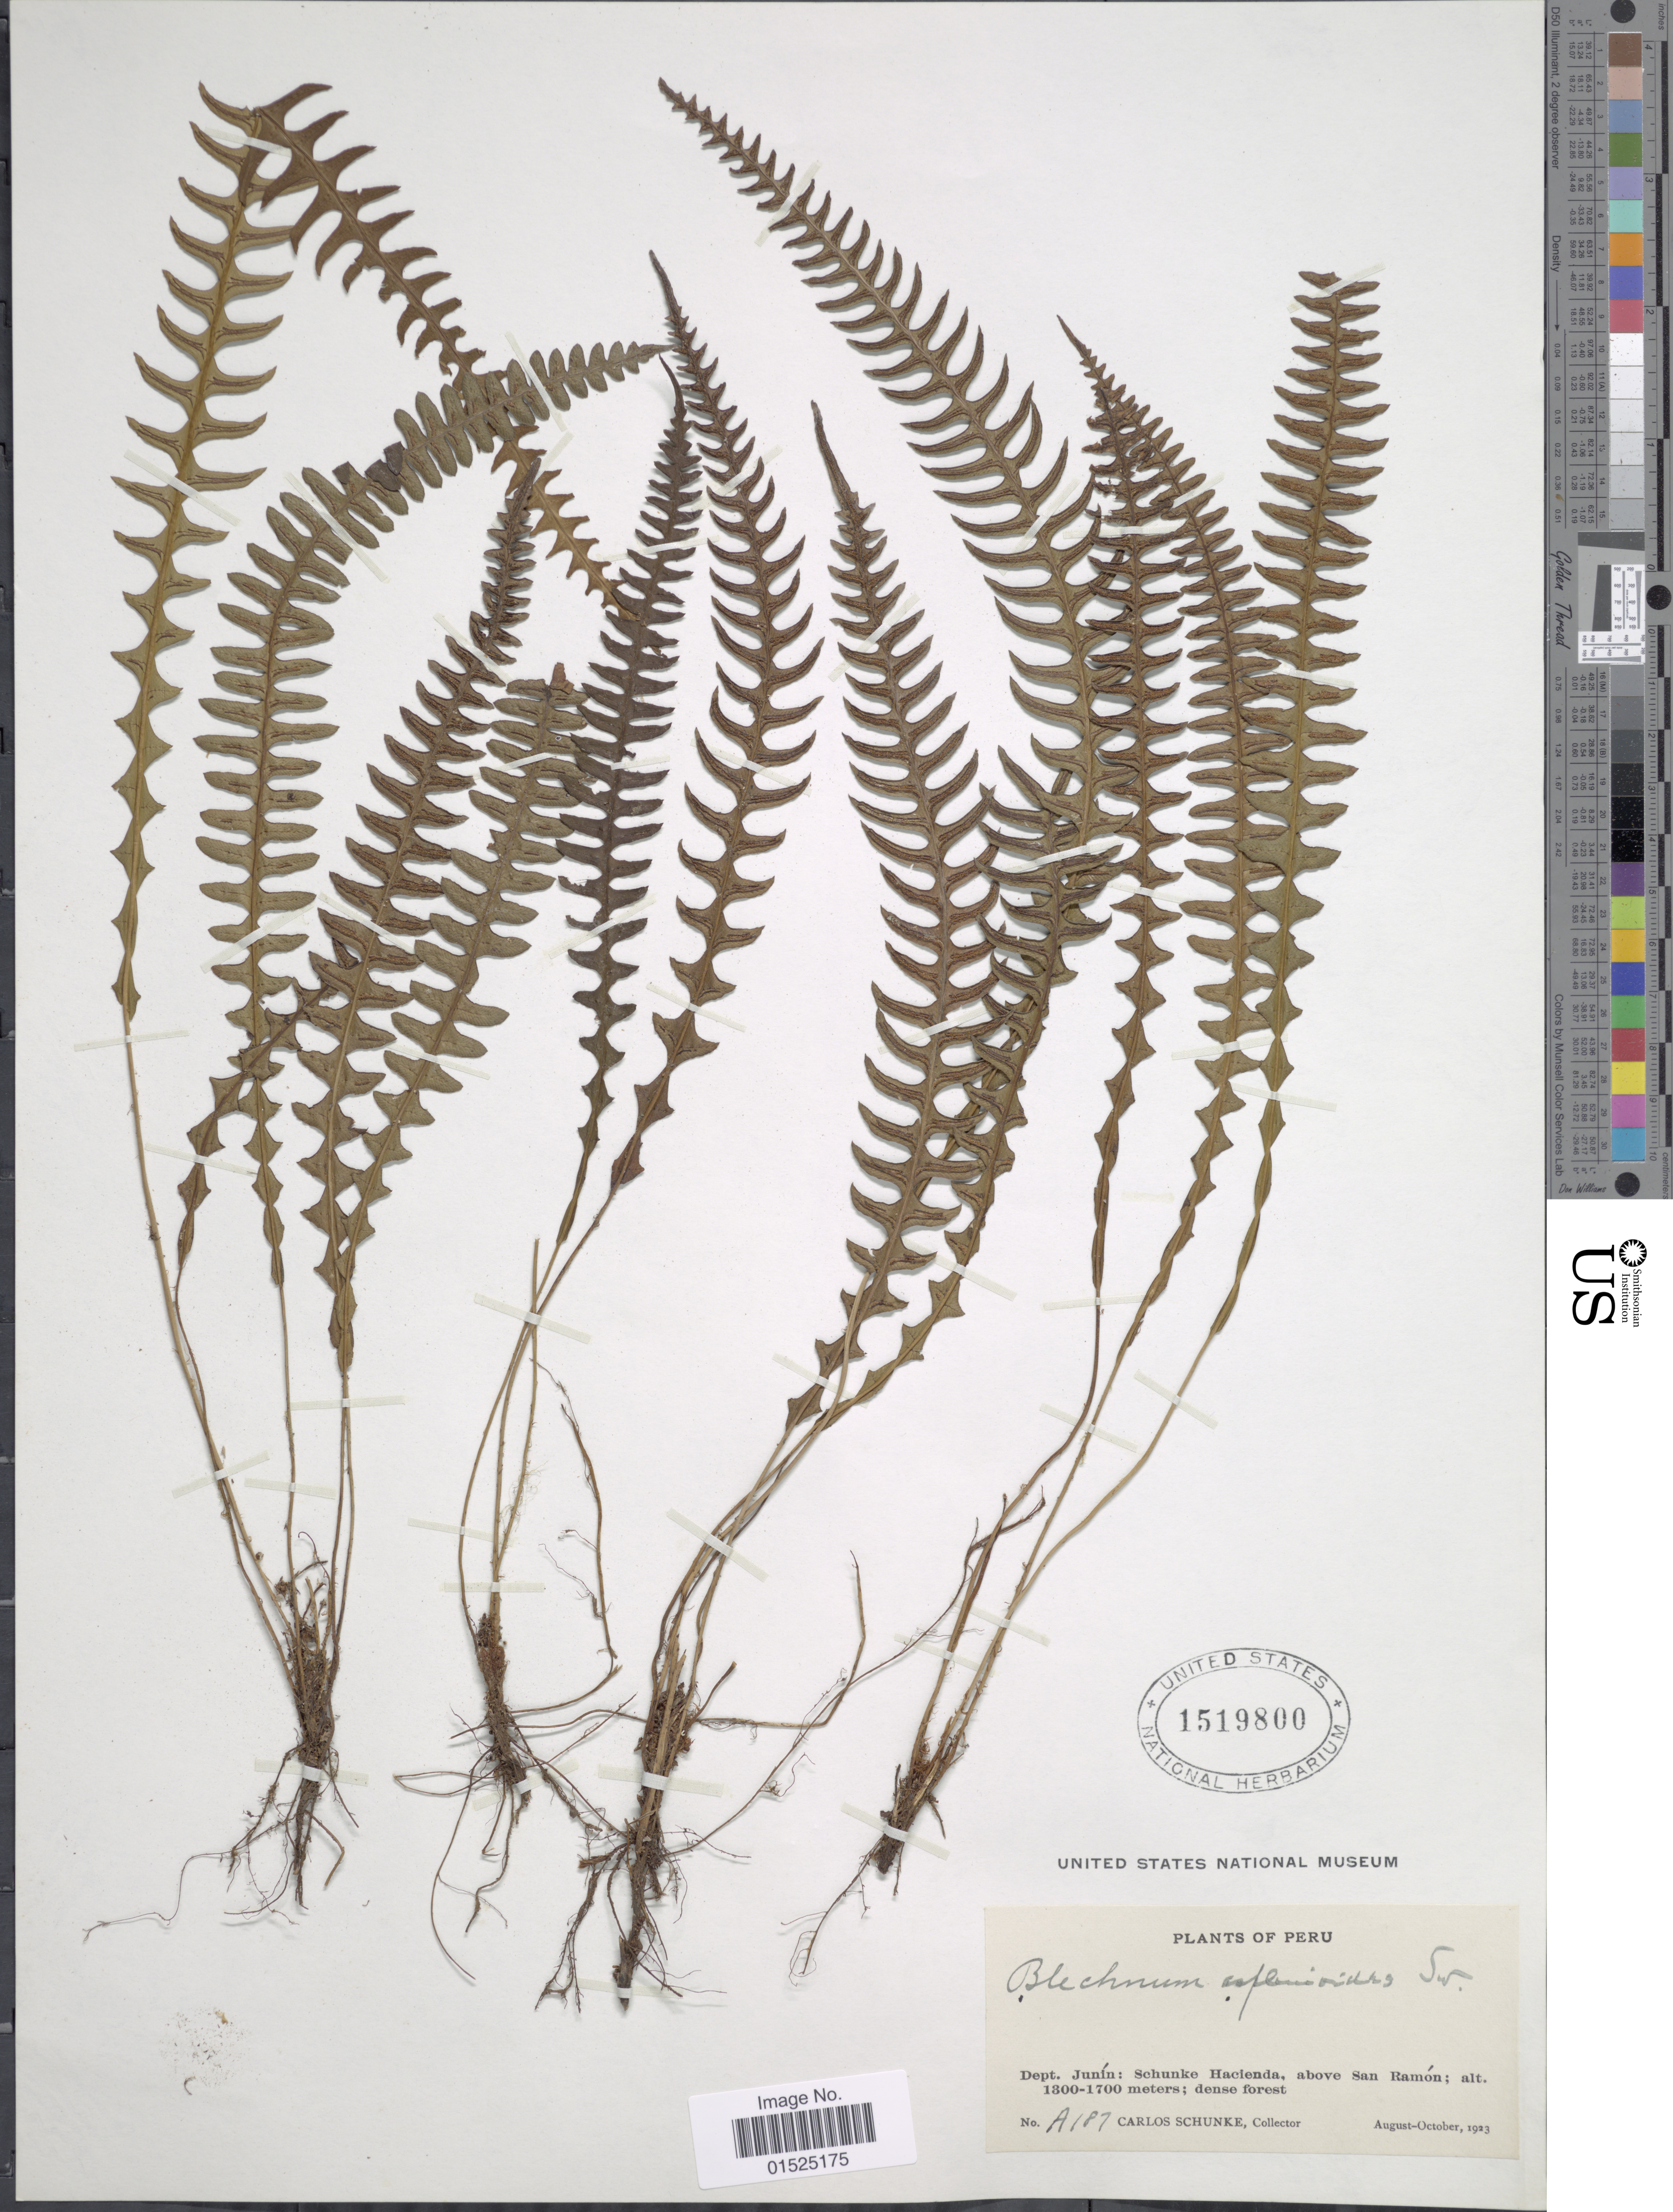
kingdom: Plantae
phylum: Tracheophyta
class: Polypodiopsida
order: Polypodiales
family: Blechnaceae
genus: Blechnum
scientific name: Blechnum asplenioides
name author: Sw.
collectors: C. Schunke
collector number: A187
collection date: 1923-08/1923-10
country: Peru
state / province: Junín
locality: Schunke Hacienda, above San Ramon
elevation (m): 1700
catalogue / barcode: US 1519800